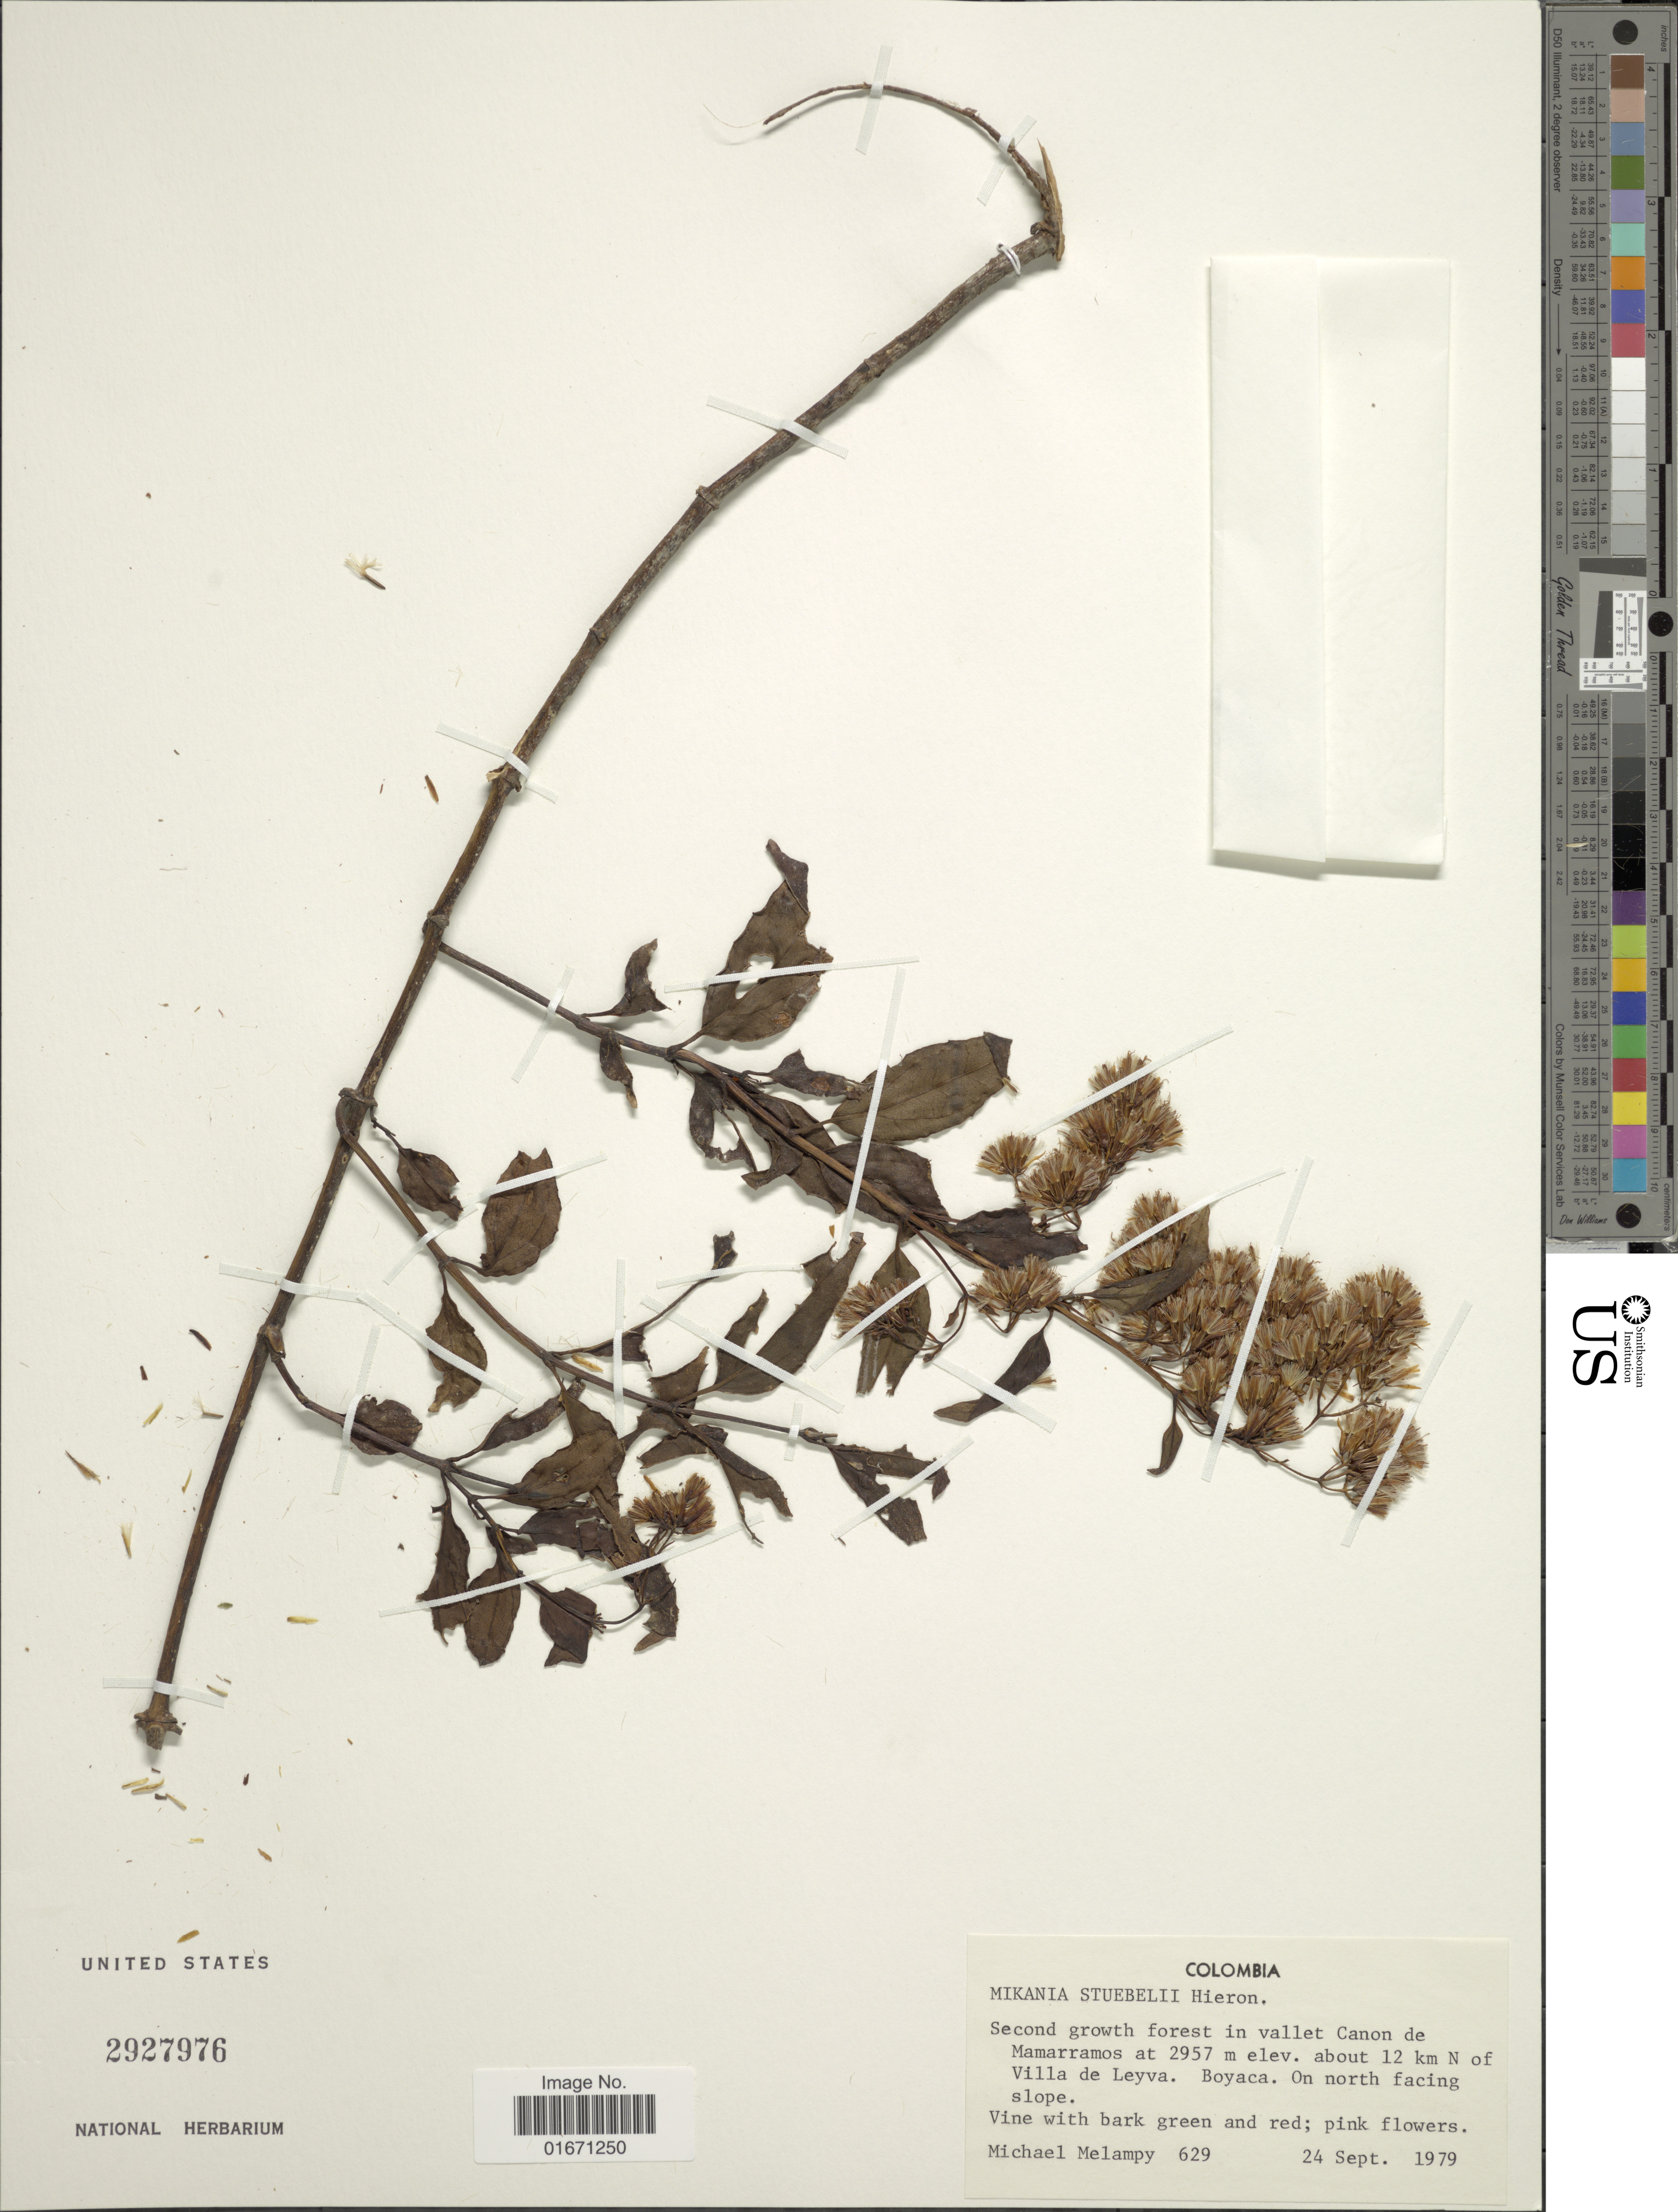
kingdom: Plantae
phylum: Tracheophyta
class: Magnoliopsida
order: Asterales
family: Asteraceae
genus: Mikania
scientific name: Mikania stuebelii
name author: Hieron.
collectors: M. Melampy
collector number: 629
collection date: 1979-09-24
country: Colombia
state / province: Boyacá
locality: Second growth forest in vallet Canon de Mamarramos. About 12 km N of Villa de Leyva. Boyaca. On north facing slope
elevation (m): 2957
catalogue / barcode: US 2927976